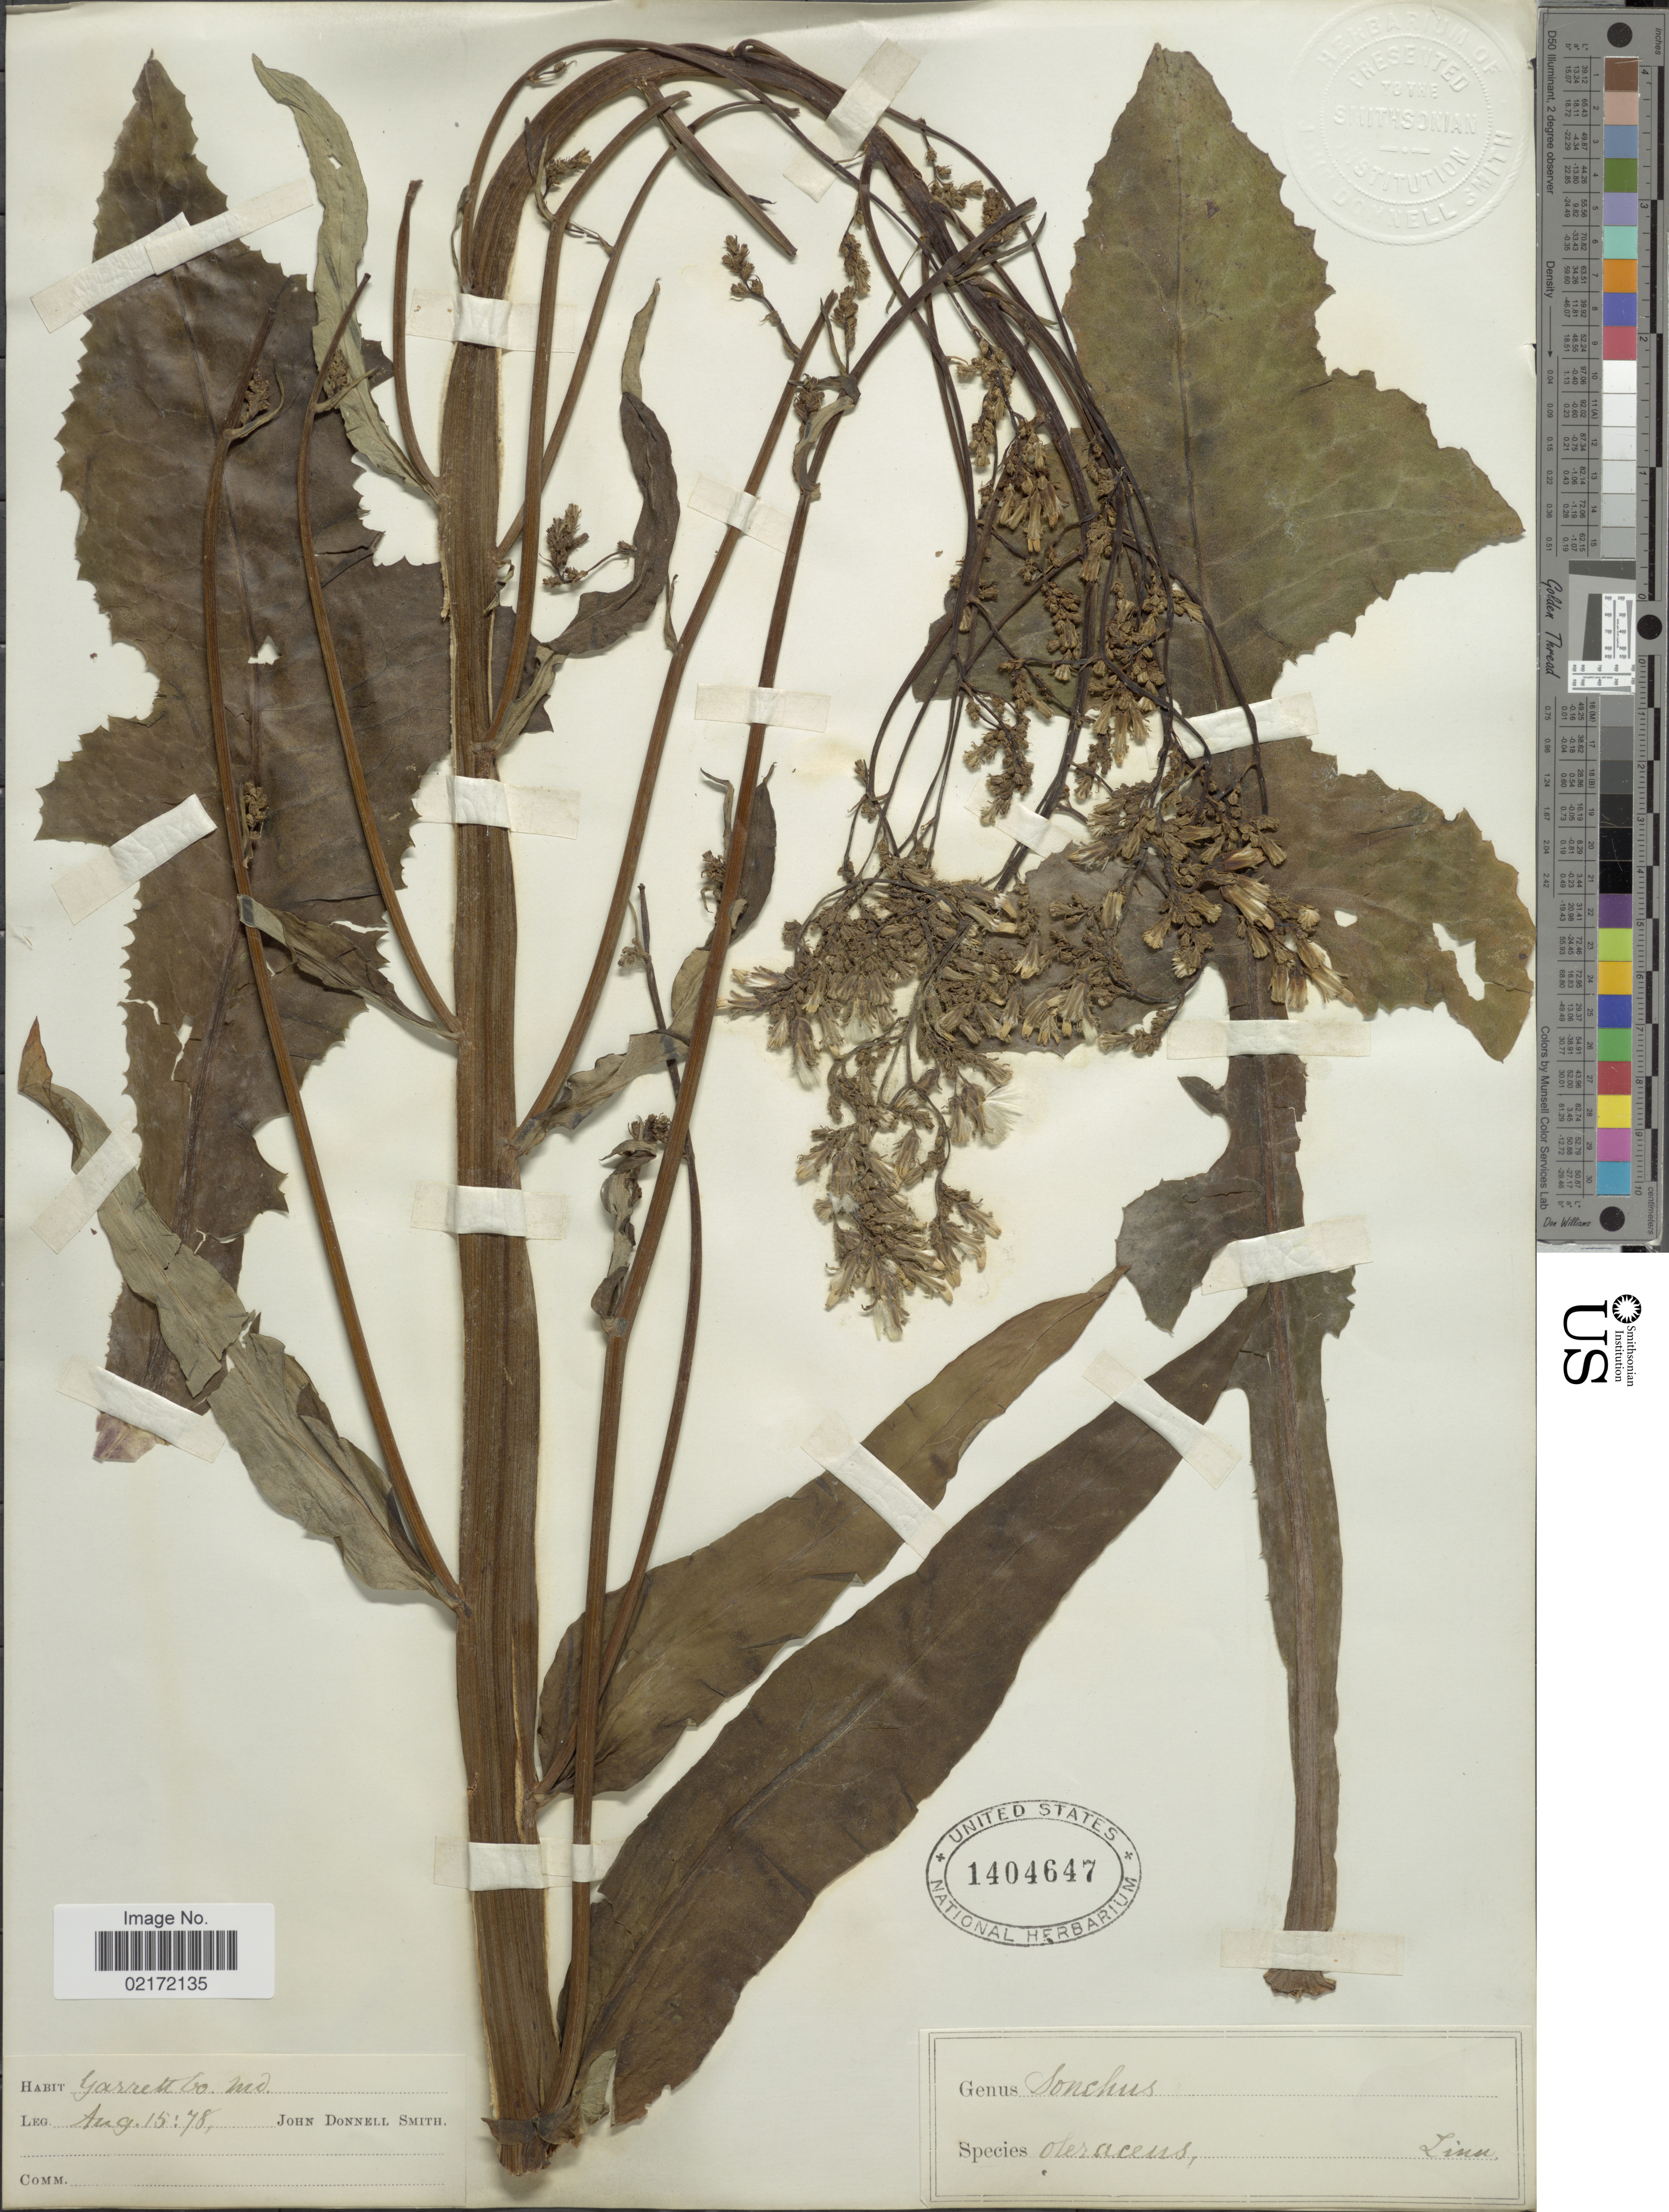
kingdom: Plantae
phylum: Tracheophyta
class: Magnoliopsida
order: Asterales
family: Asteraceae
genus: Sonchus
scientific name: Sonchus sp.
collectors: J. Donnell Smith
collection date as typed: Transcribed d/m/y: 15/8/78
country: United States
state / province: Maryland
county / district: Garrett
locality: Garrett Co. , Md.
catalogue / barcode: US 1404647